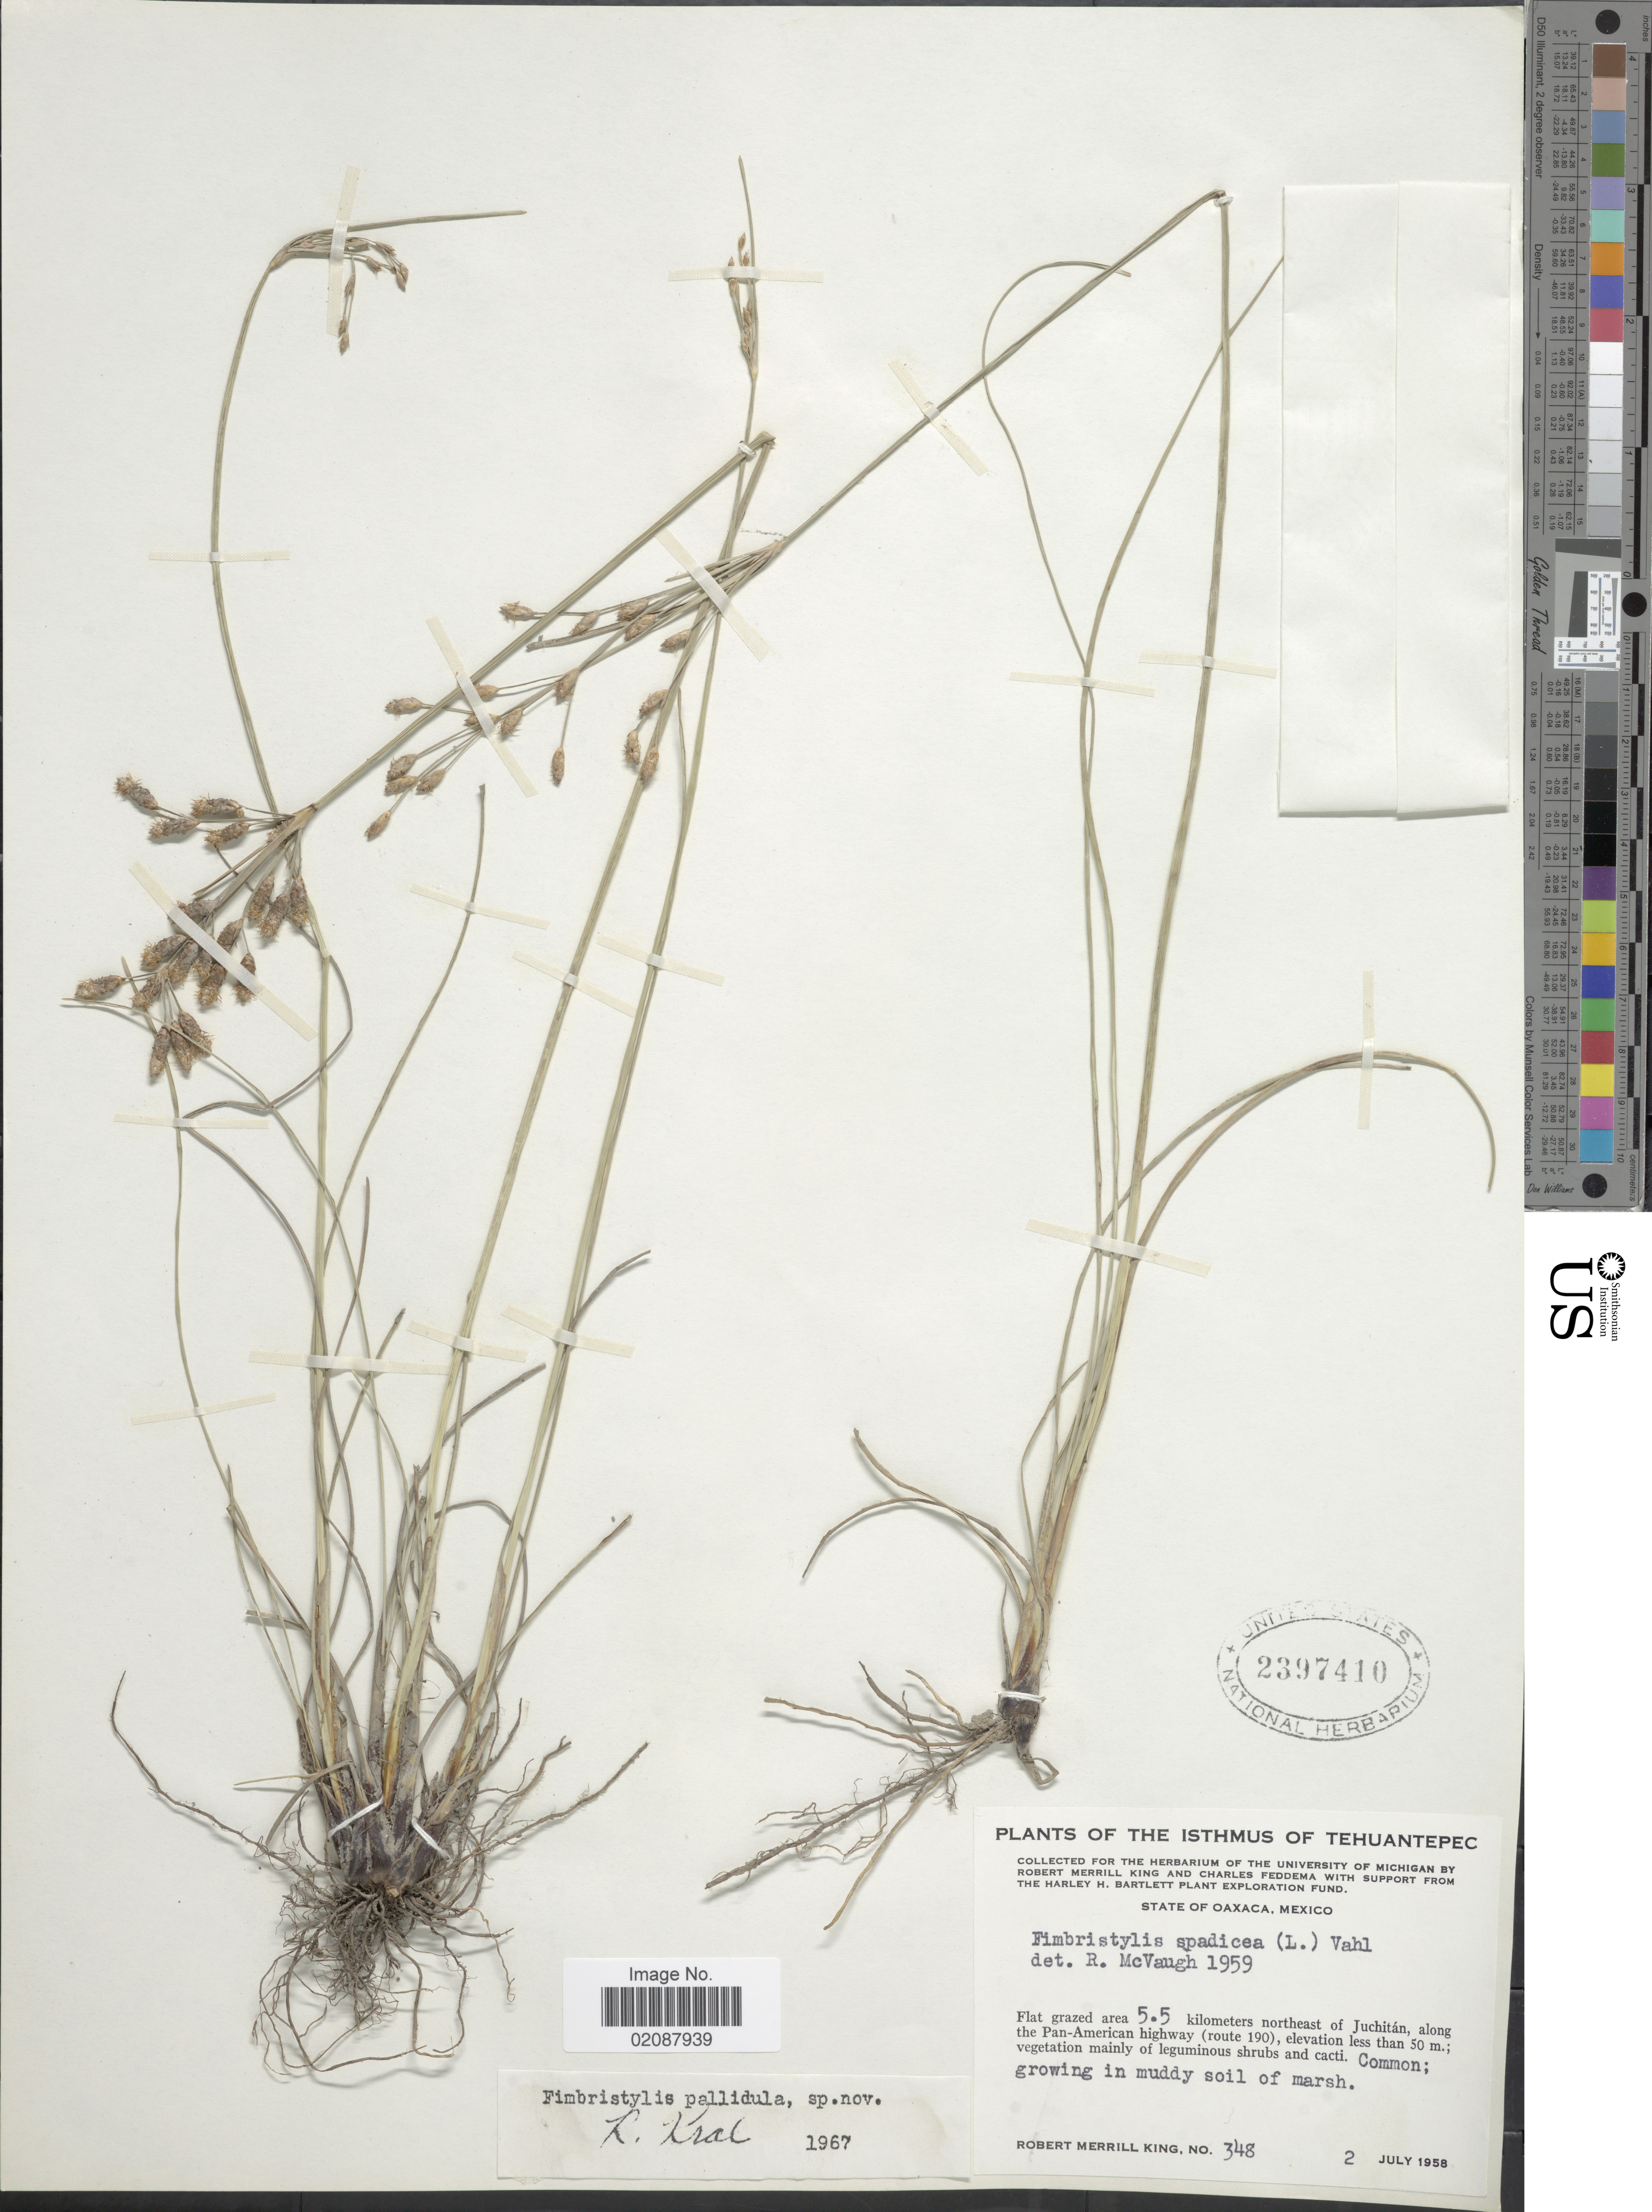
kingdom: Plantae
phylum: Tracheophyta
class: Liliopsida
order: Poales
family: Cyperaceae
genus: Fimbristylis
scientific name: Fimbristylis pallidula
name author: Kral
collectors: R. M. King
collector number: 348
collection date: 1958-07-02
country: Mexico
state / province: Oaxaca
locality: State of Oaxaca. Flat grazed area 5.5 kilometers northeast of Juchitan, along the Pan-American highway (route 190)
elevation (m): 50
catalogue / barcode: US 2397410